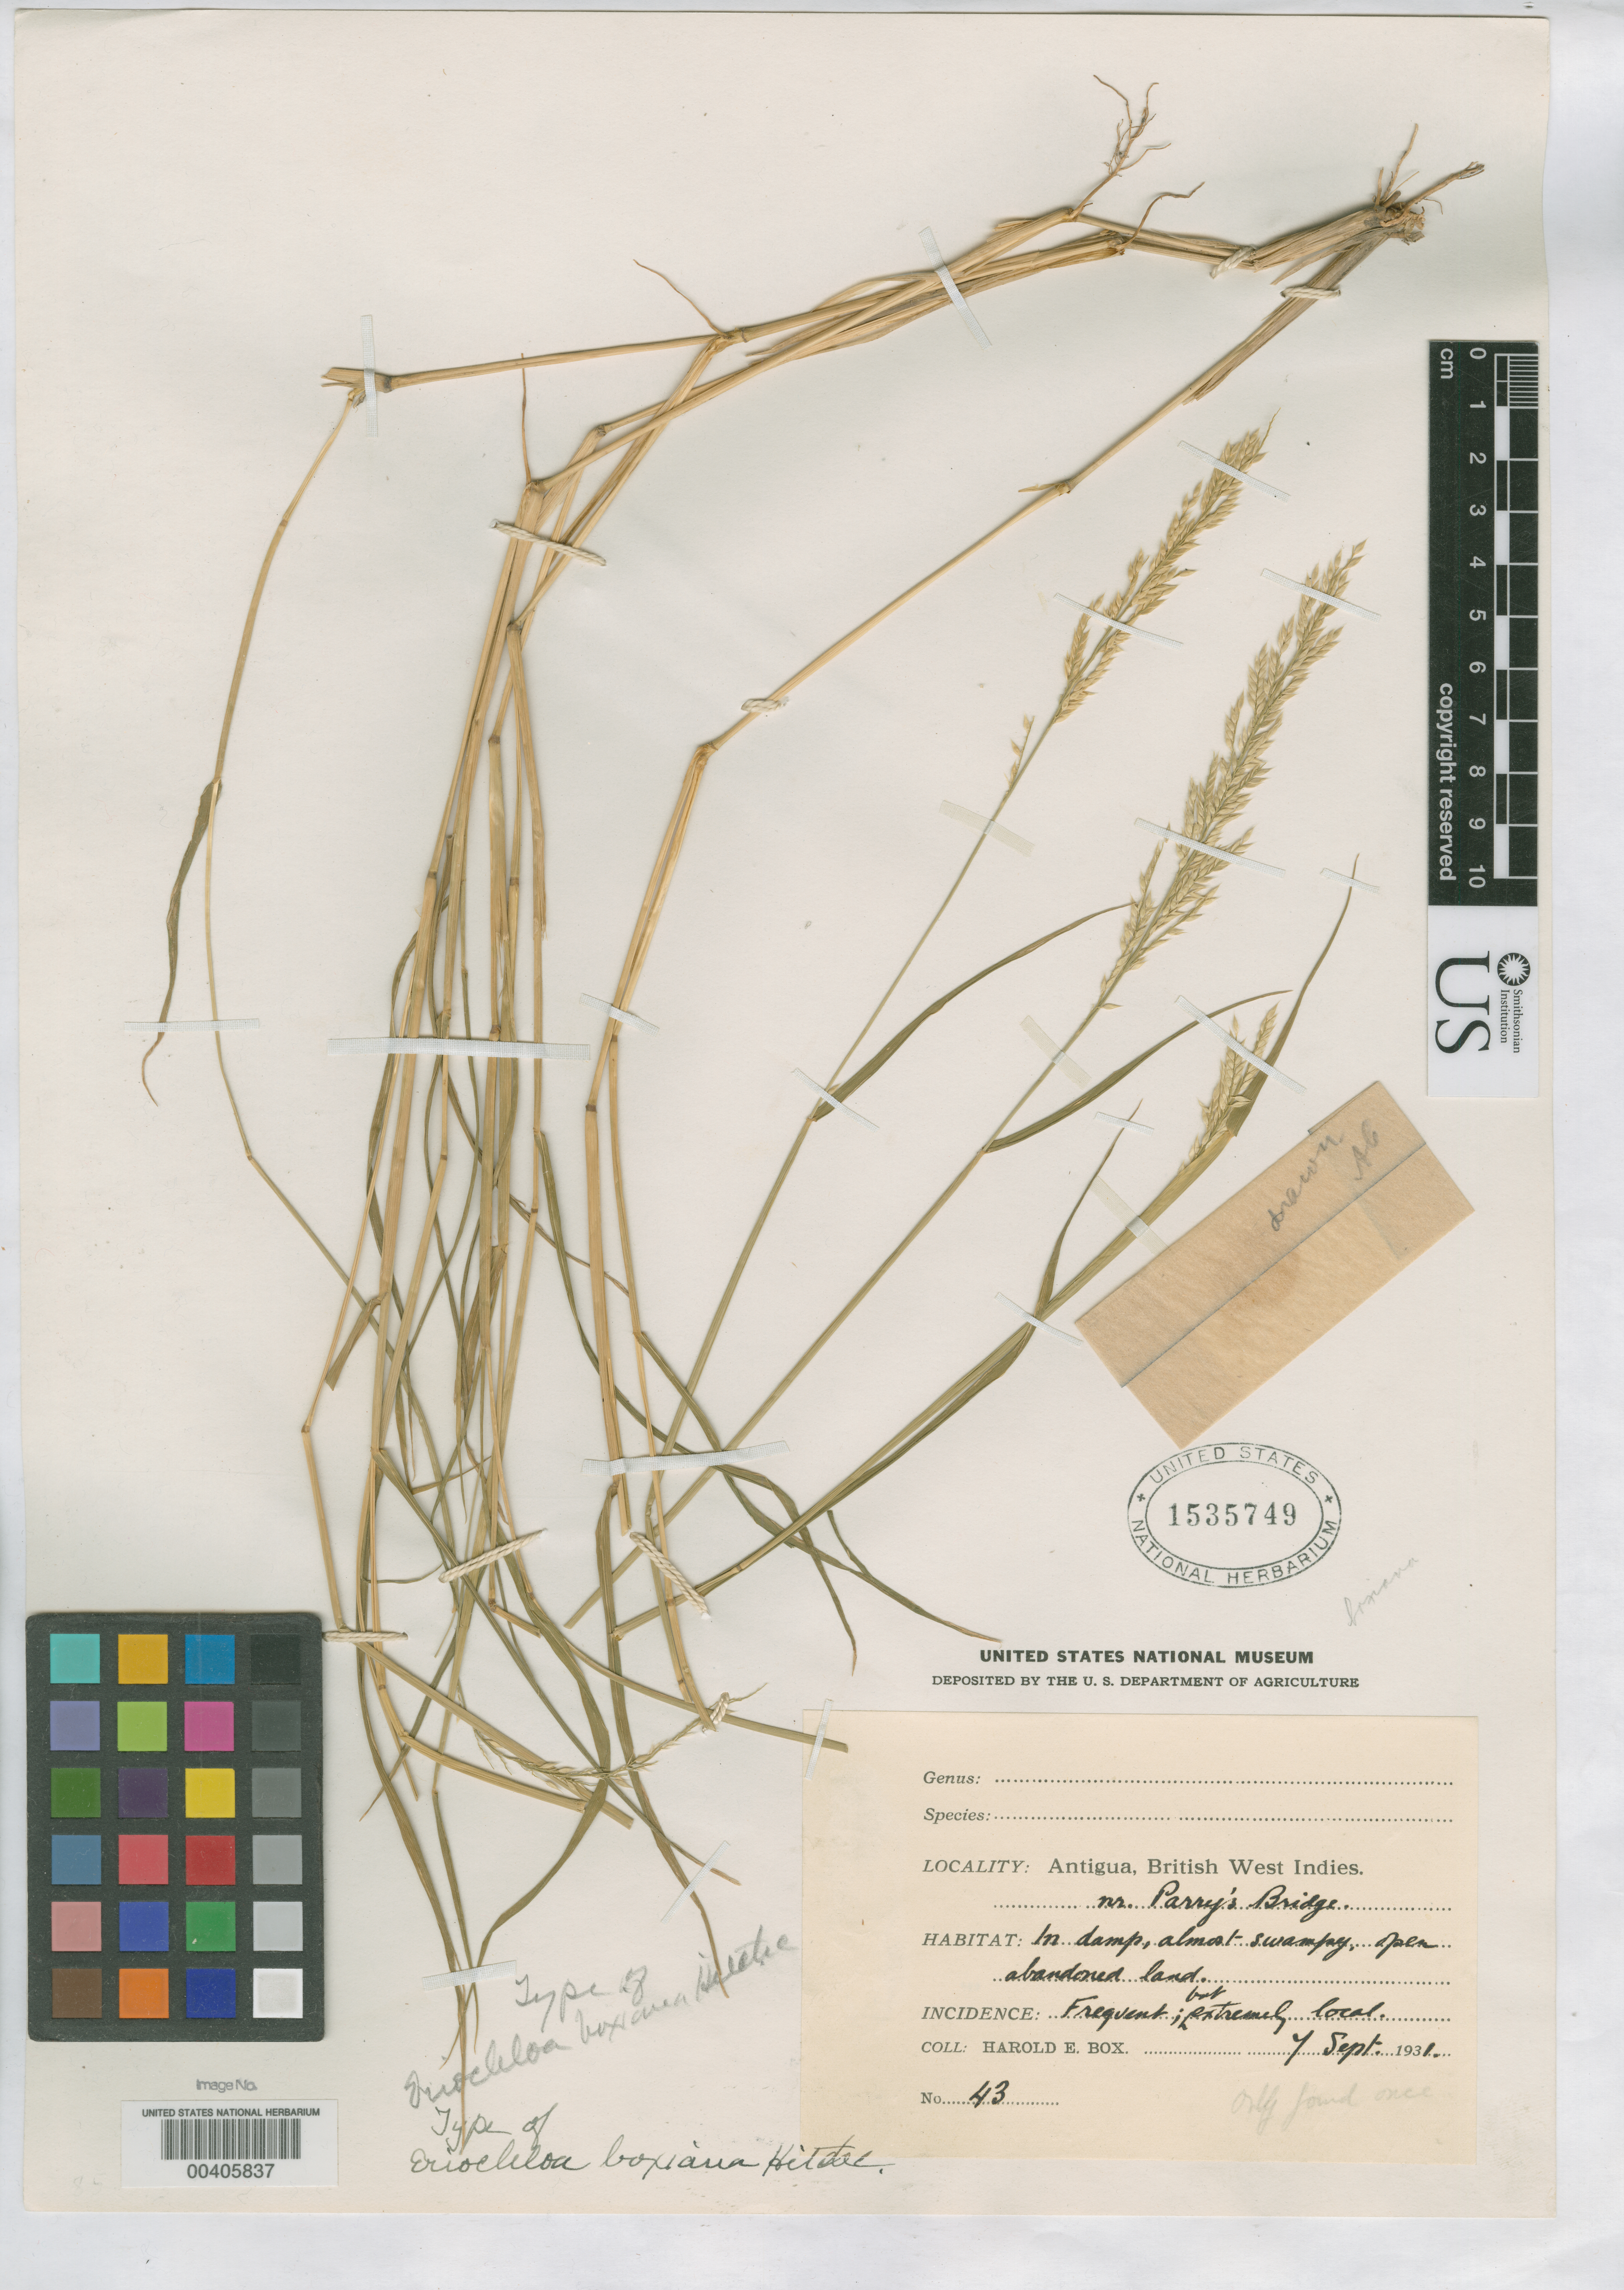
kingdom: Plantae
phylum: Tracheophyta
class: Liliopsida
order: Poales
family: Poaceae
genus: Eriochloa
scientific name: Eriochloa boxiana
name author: Hitchc.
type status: Holotype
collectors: H. E. Box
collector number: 43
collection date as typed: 07 Sep 1931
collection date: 1931-09-07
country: Antigua and Barbuda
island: Leeward Is.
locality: Near Parry's Bridge.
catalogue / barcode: US 1535749